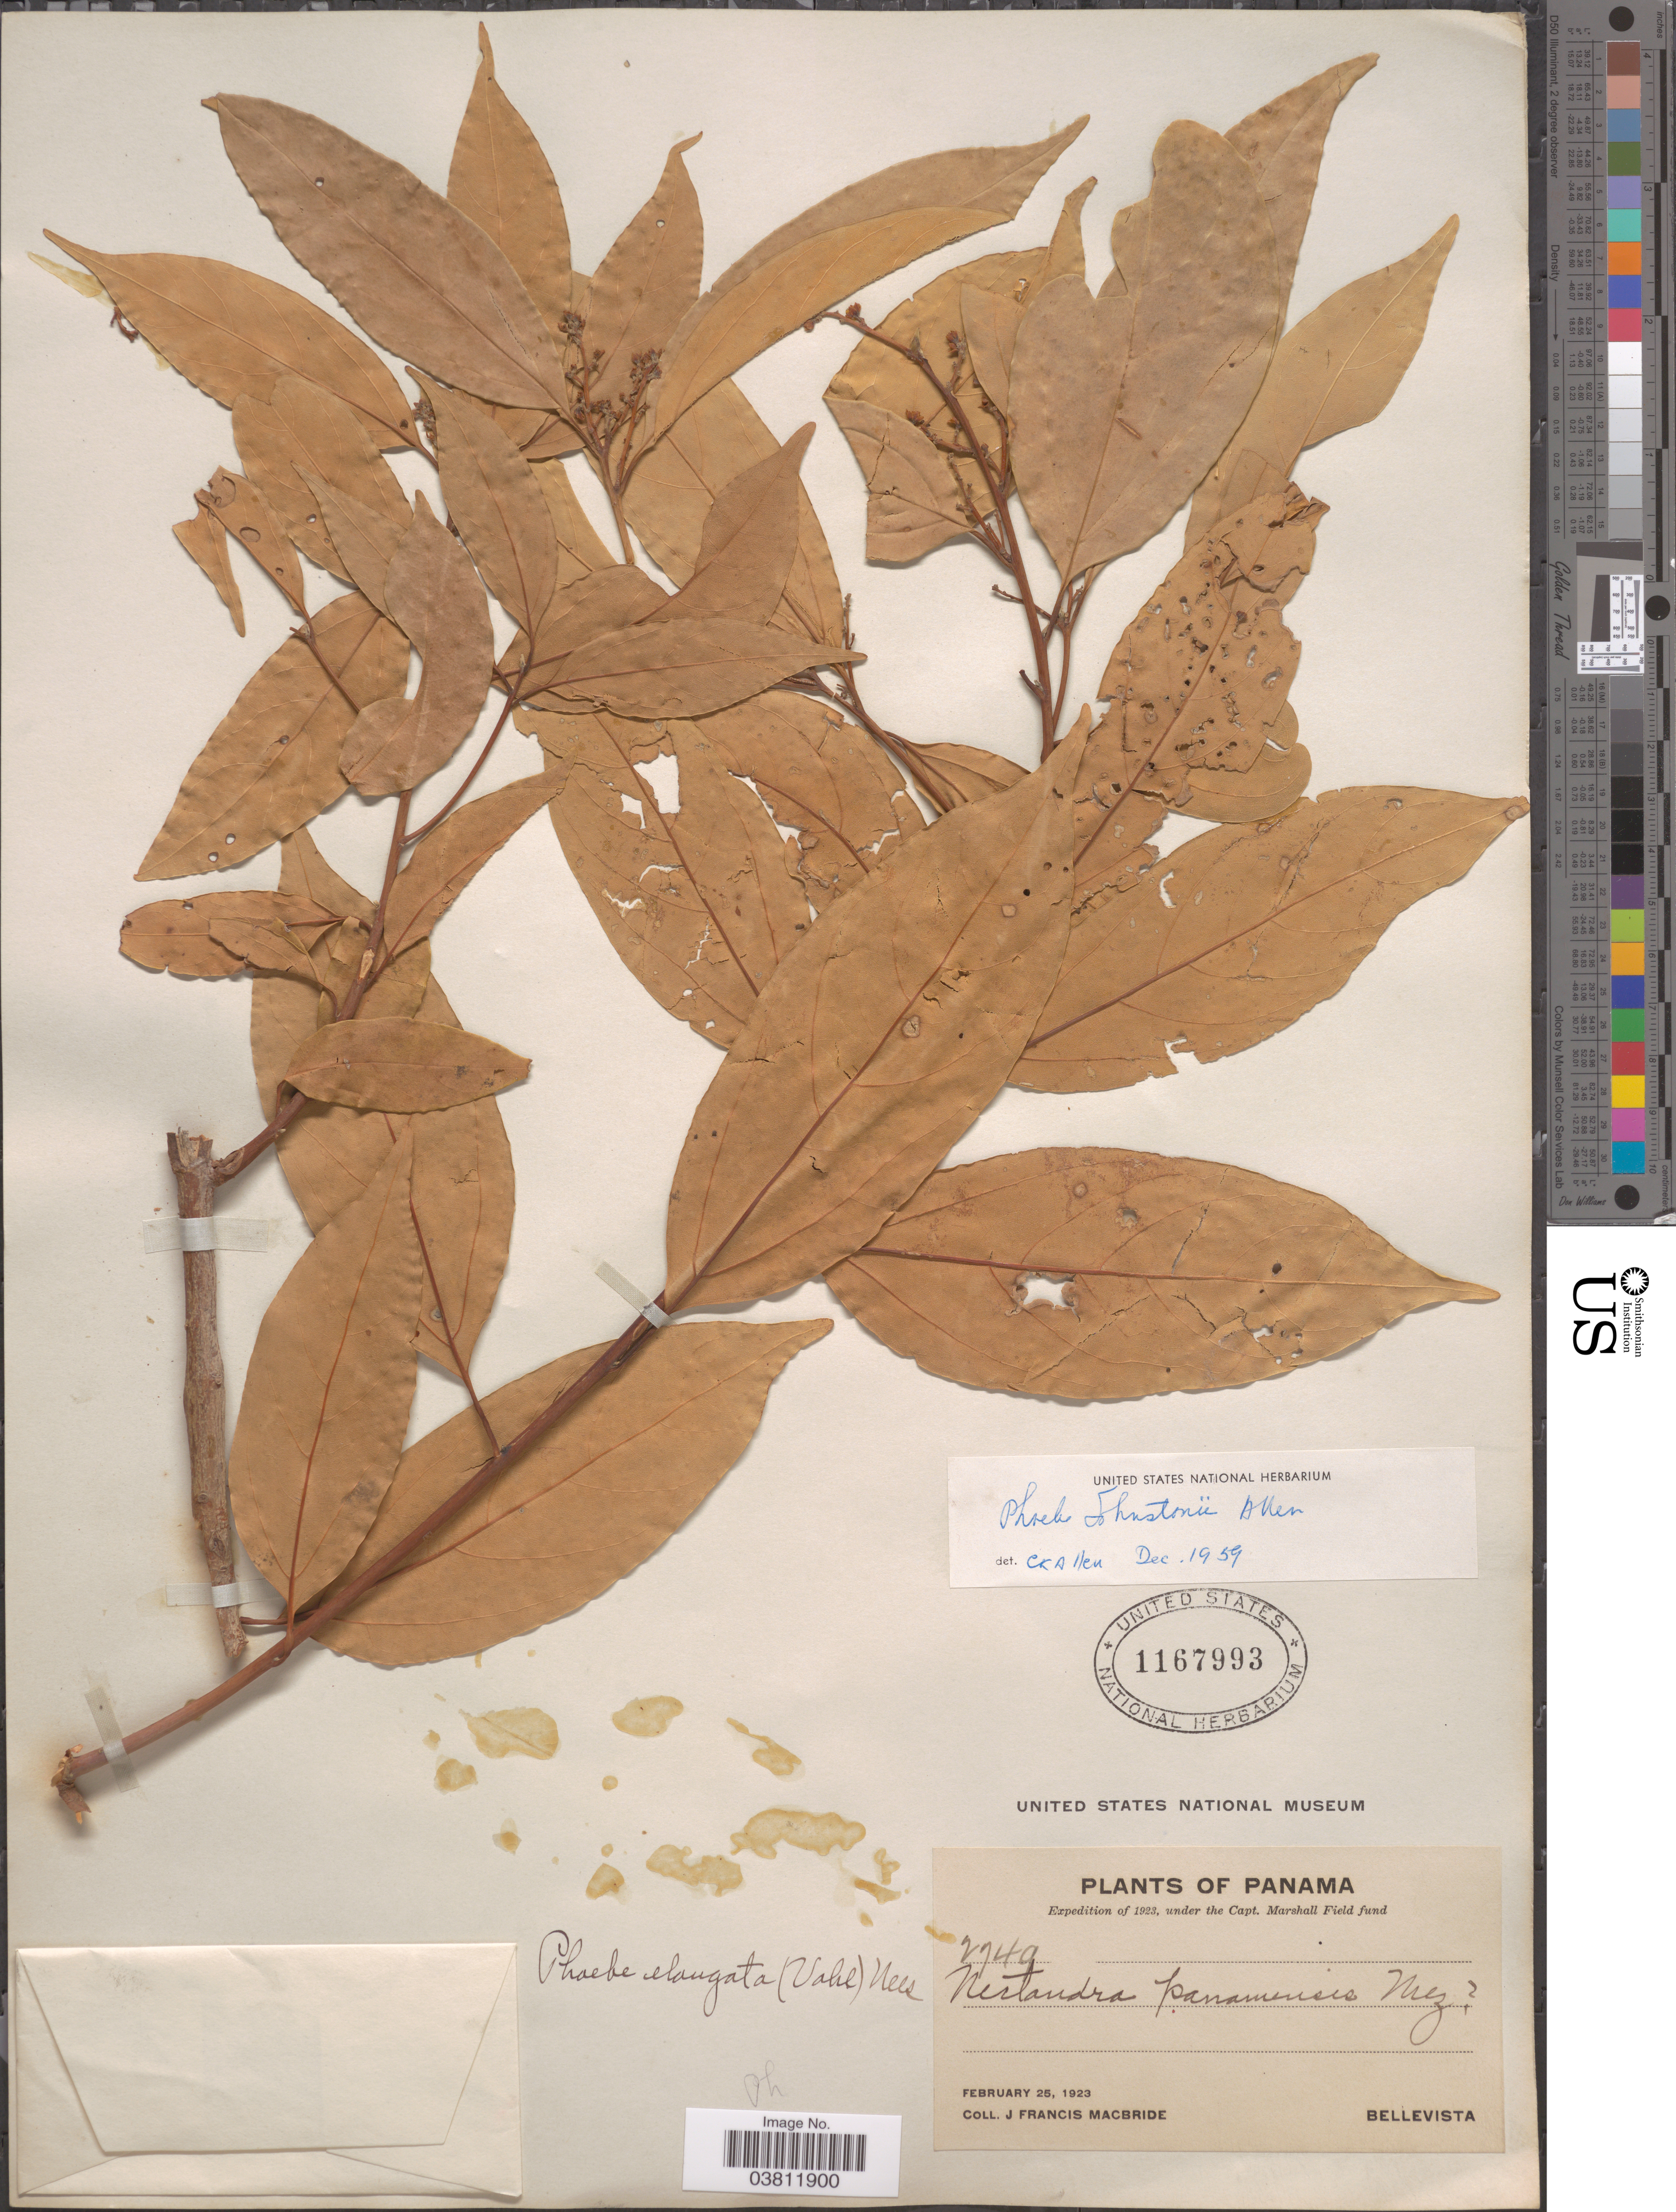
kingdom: Plantae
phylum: Tracheophyta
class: Magnoliopsida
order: Laurales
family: Lauraceae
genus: Phoebe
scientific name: Phoebe johnstonii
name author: C.K. Allen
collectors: J. F. Macbride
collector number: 2749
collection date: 1923-02-25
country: Panama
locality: Bellevista.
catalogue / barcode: US 1167993